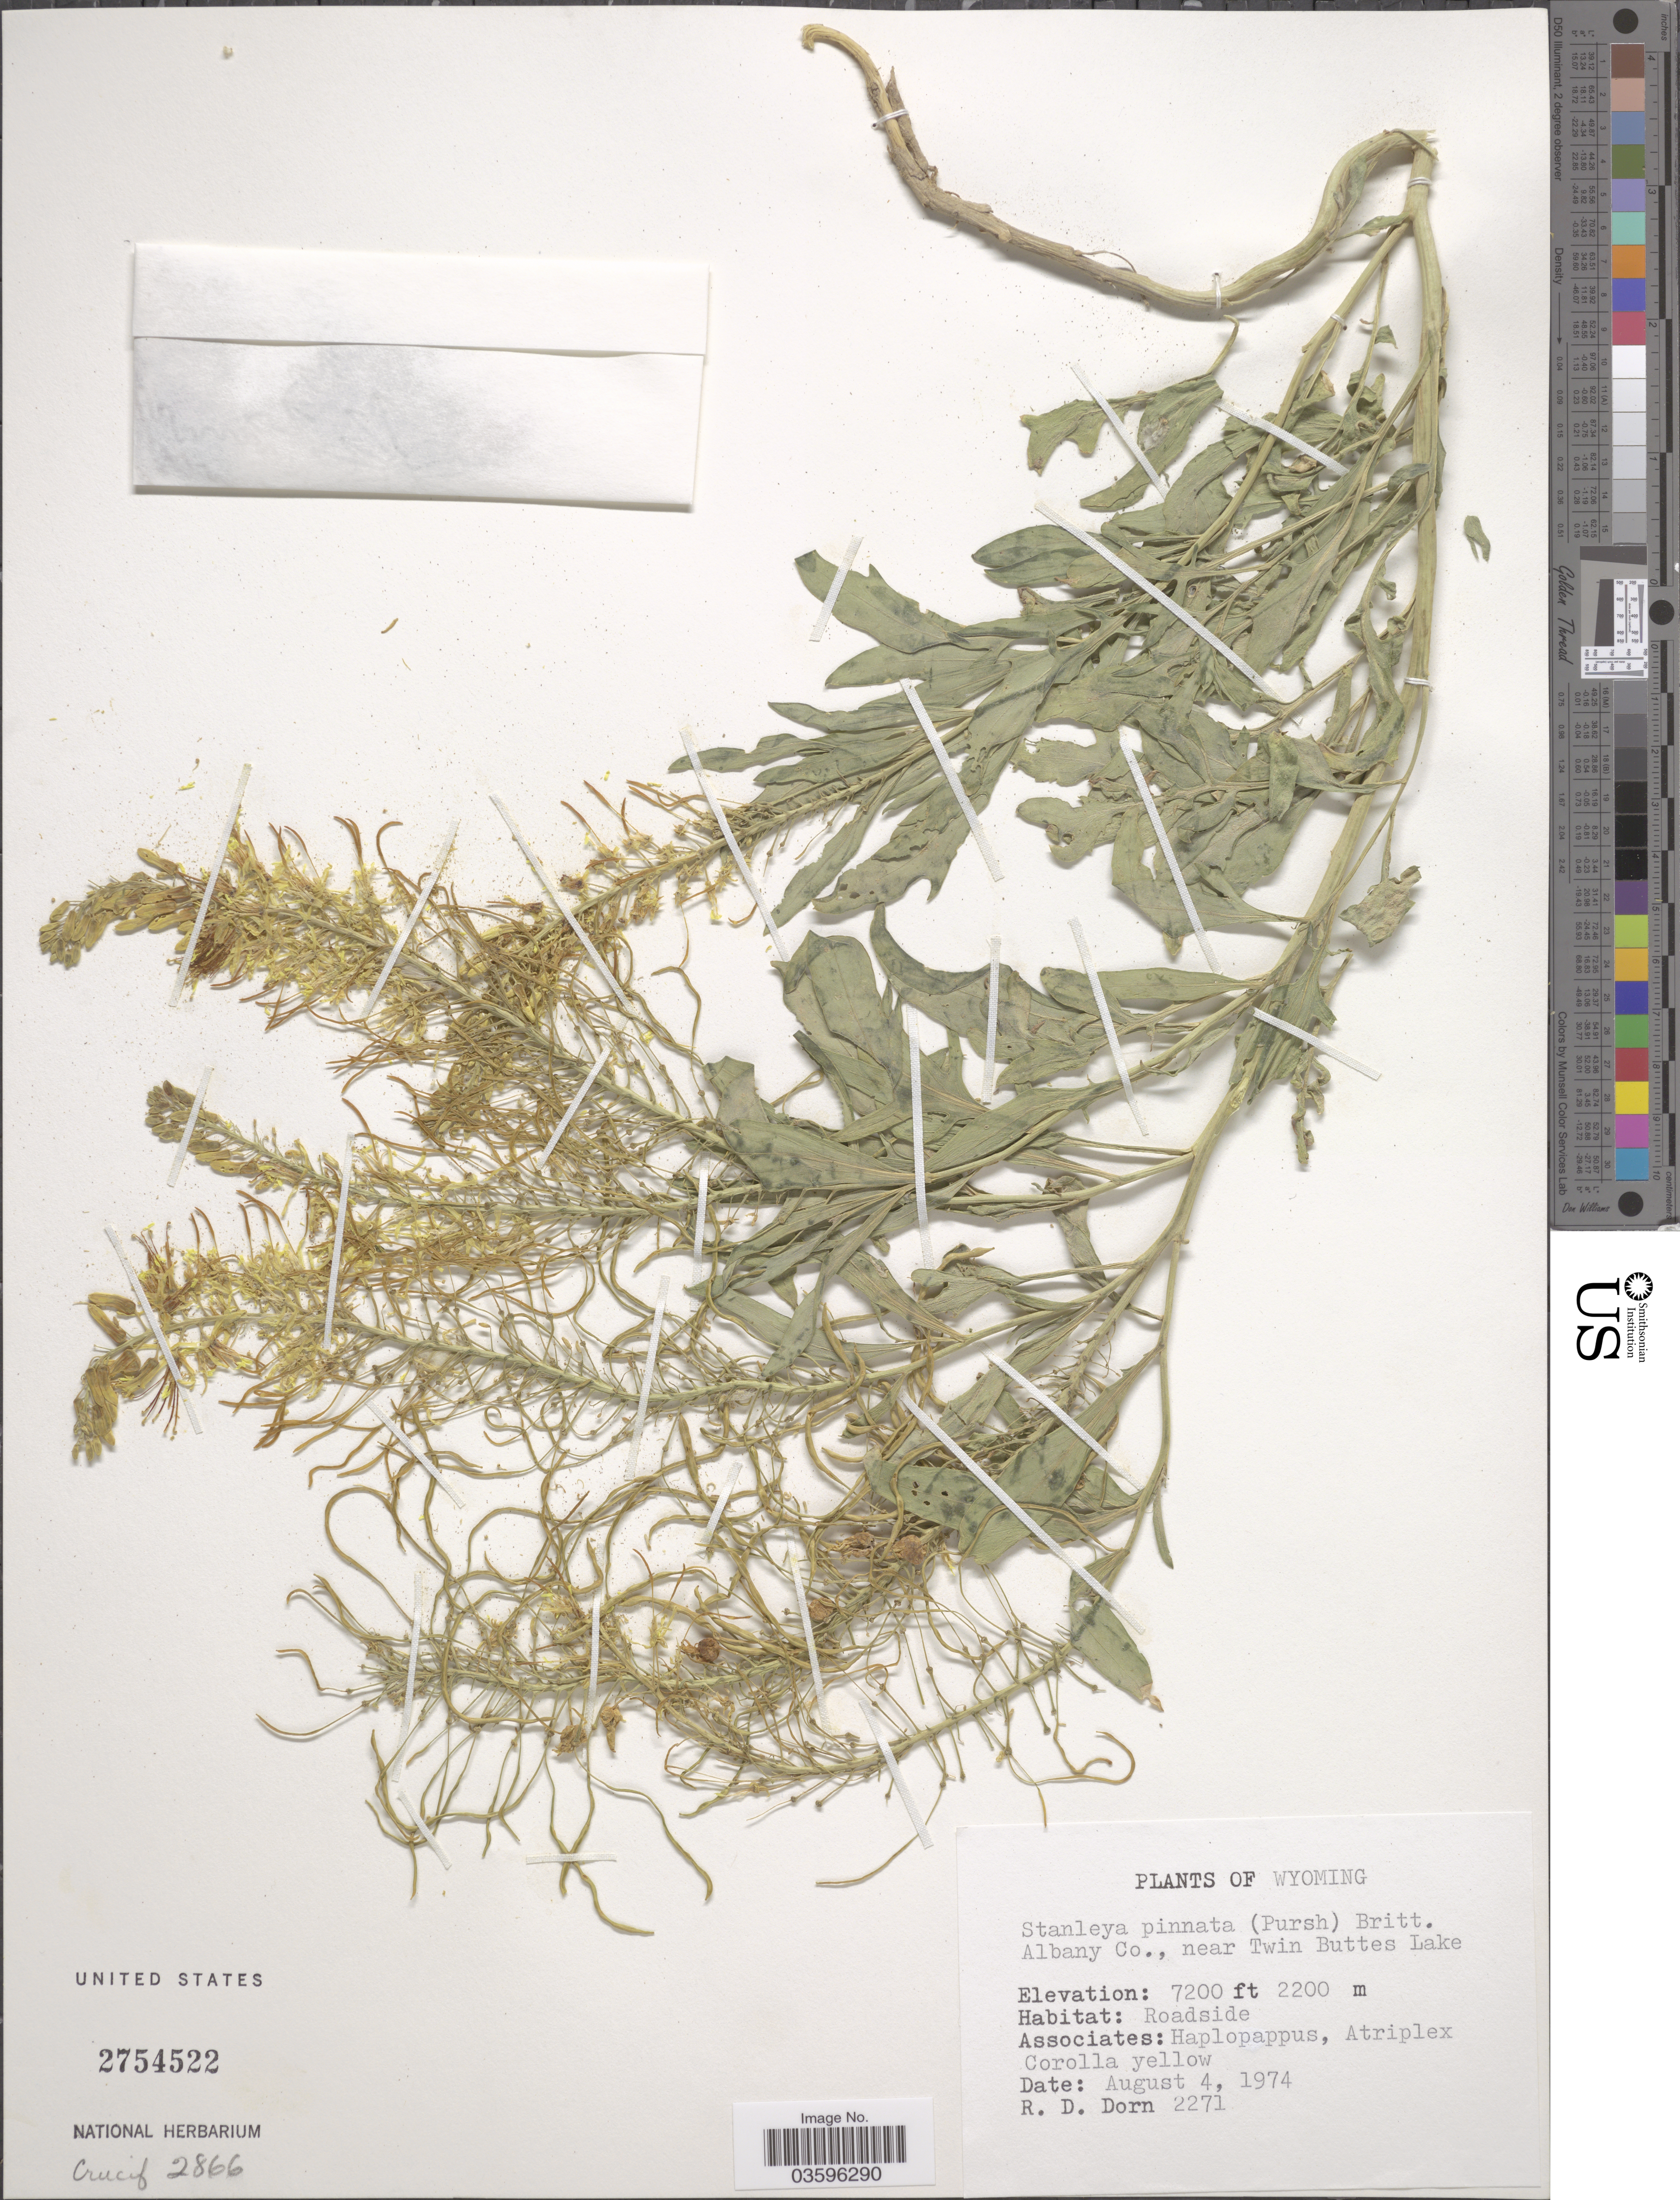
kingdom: Plantae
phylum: Tracheophyta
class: Magnoliopsida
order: Brassicales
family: Brassicaceae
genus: Stanleya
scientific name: Stanleya pinnata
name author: (Pursh) Britton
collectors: R. D. Dorn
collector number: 2271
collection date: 1974-08-04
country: United States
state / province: Wyoming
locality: Albany Co., near Twin Buttes Lake.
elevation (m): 2195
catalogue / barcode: US 2754522